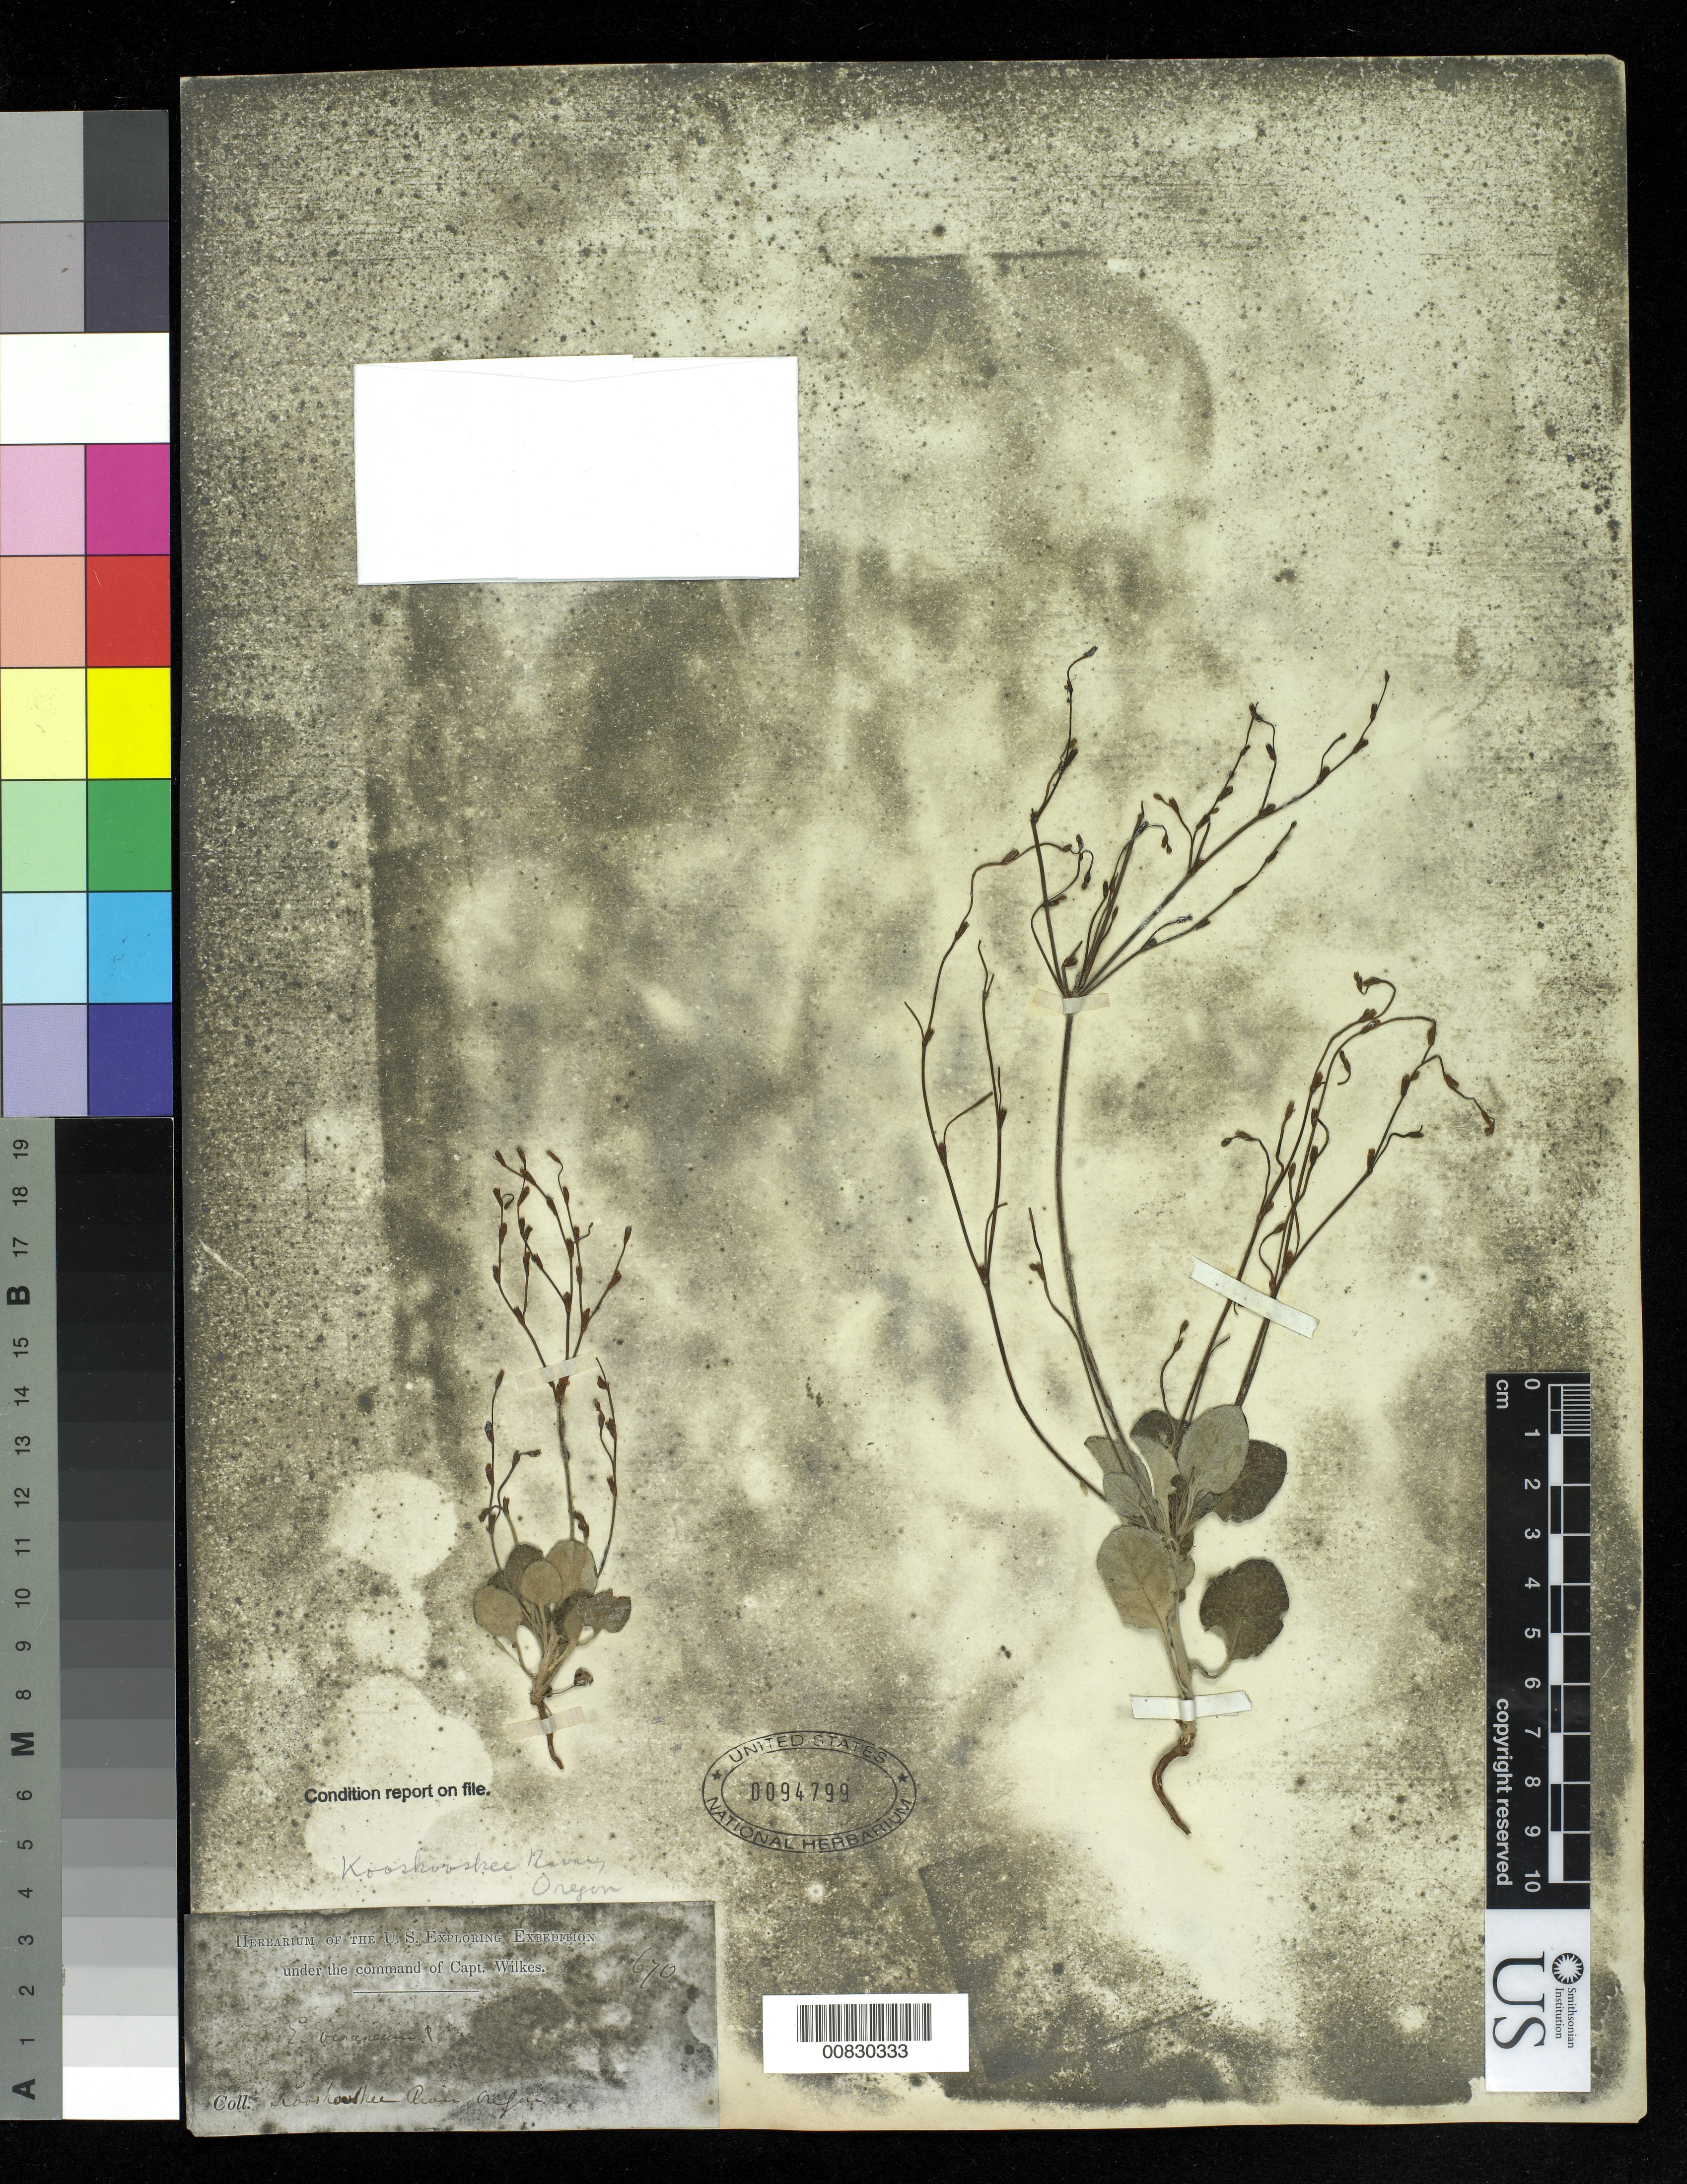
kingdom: Plantae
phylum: Tracheophyta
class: Magnoliopsida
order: Caryophyllales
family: Polygonaceae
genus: Eriogonum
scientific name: Eriogonum vimineum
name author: Douglas ex Benth.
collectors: Wilkes Explor. Exped.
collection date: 1838/1842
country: United States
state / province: Oregon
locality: Kooskooskee River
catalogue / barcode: US 94799